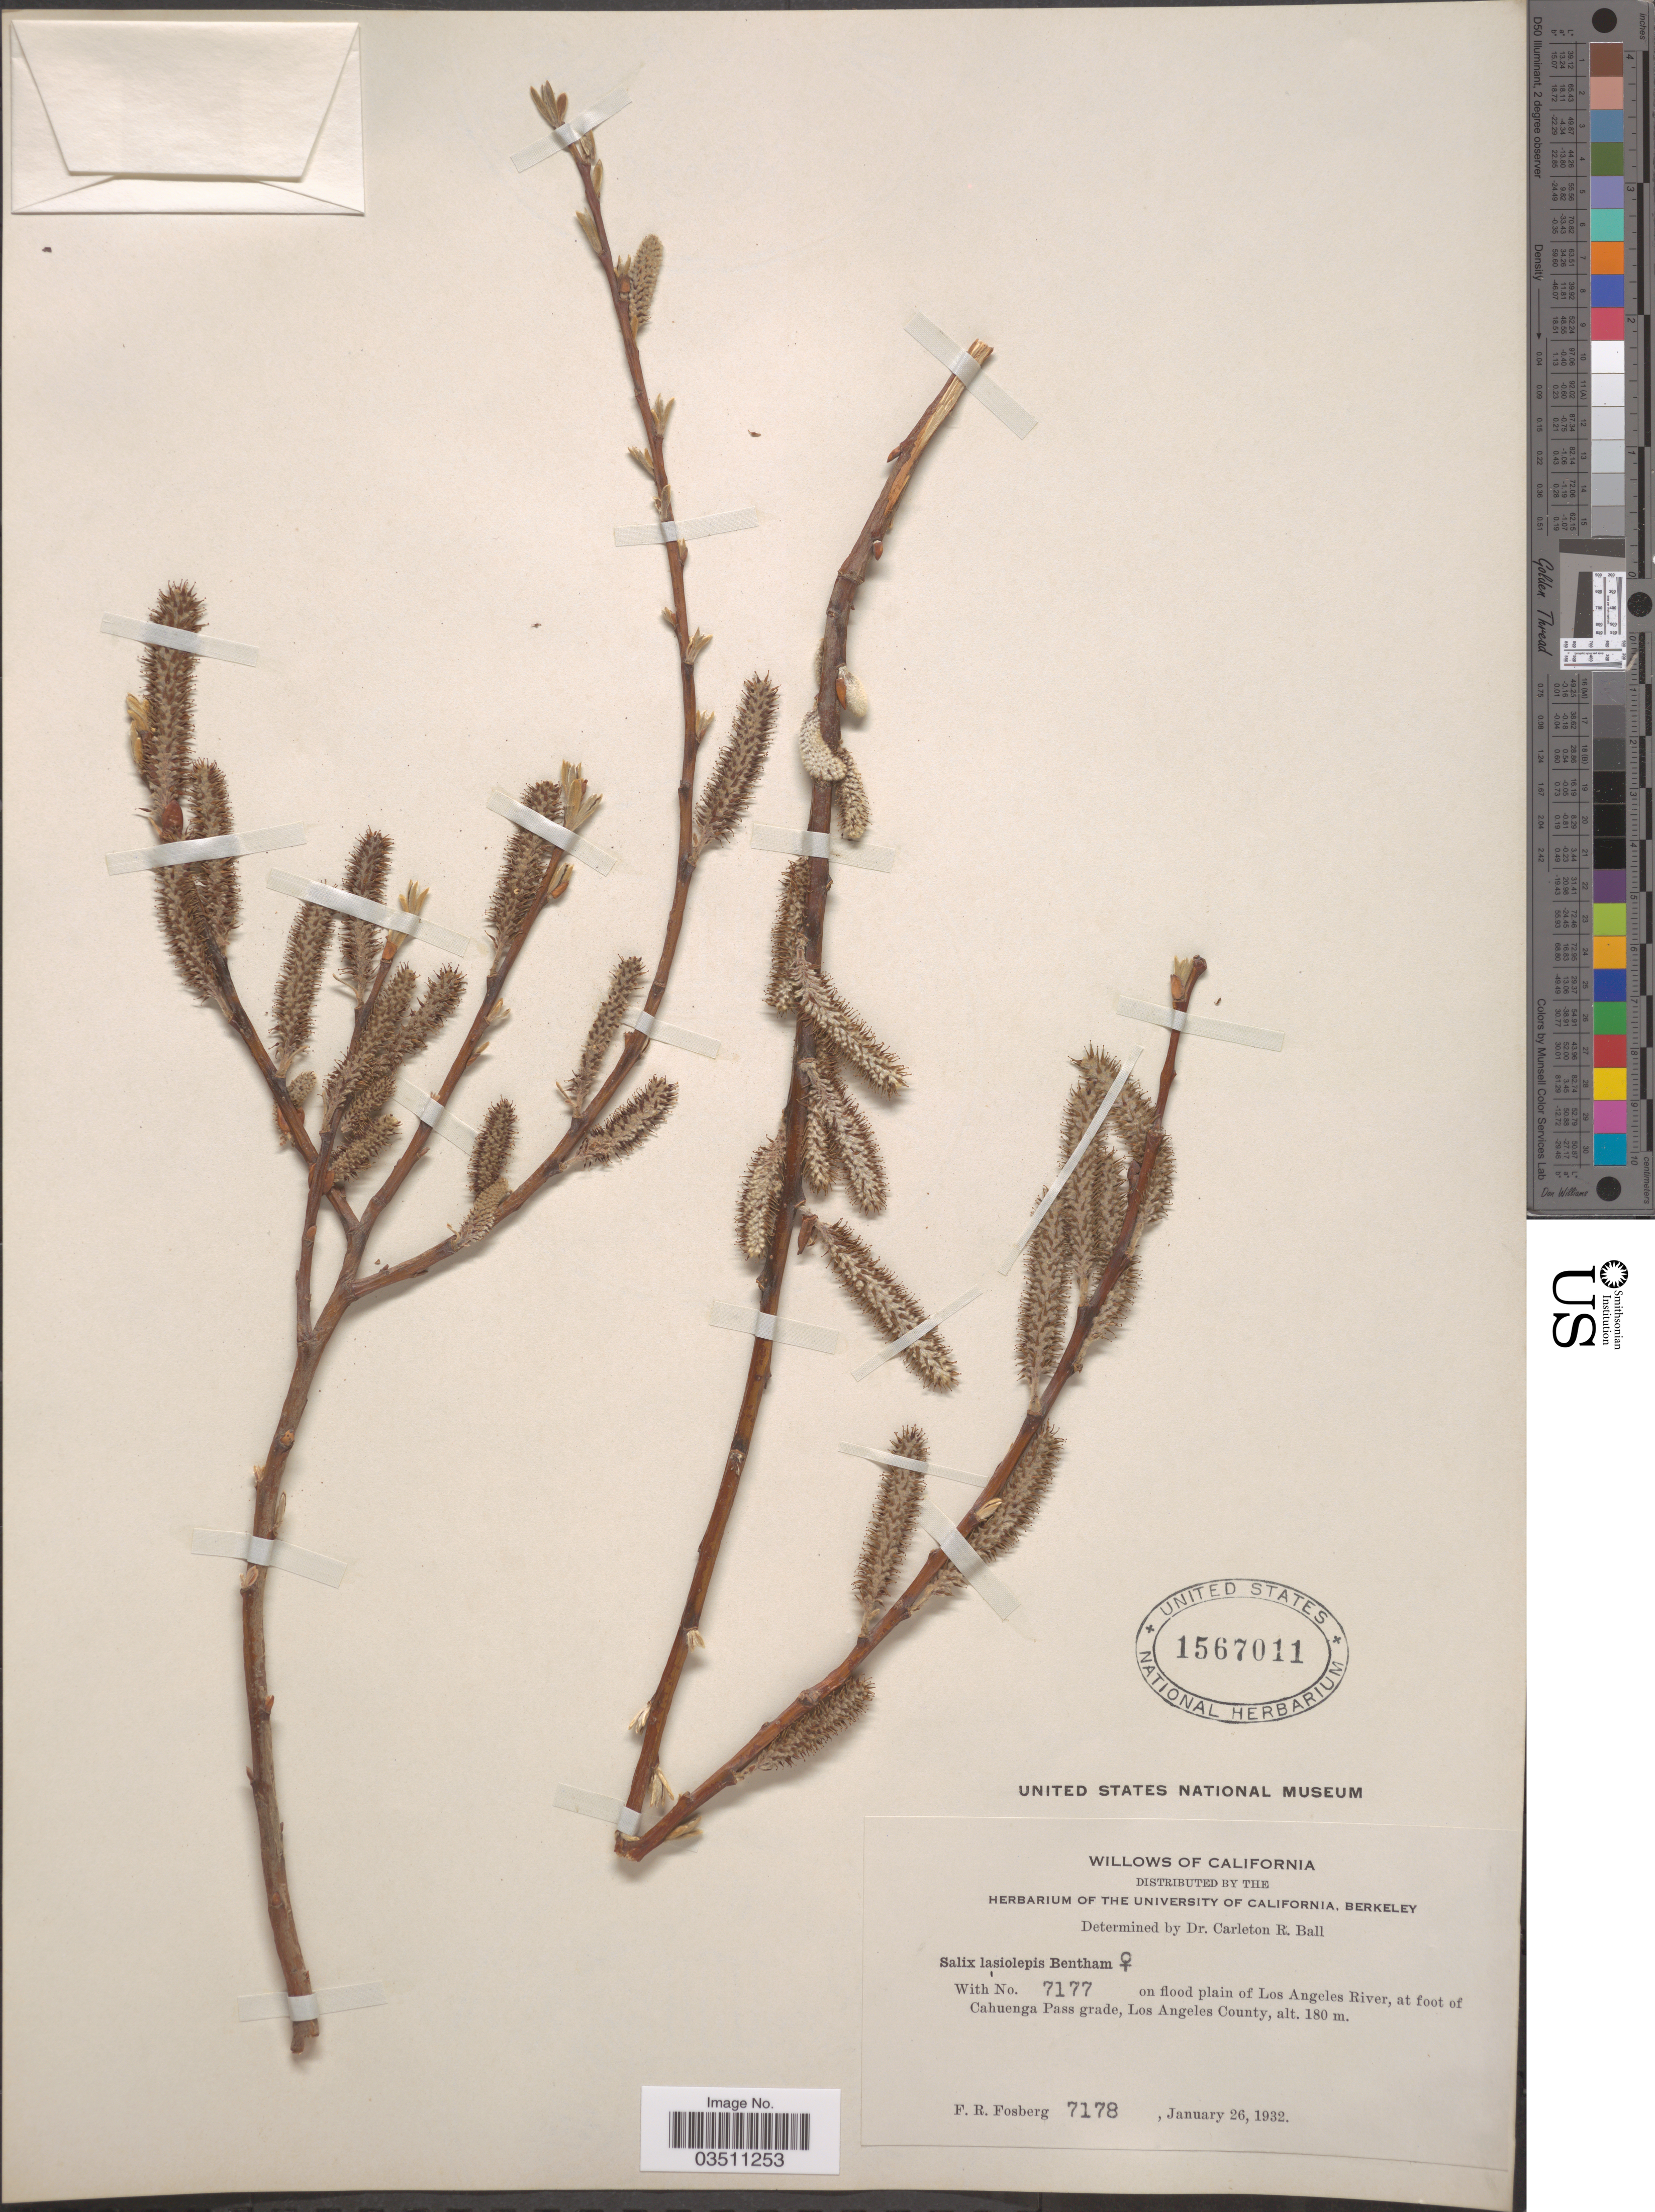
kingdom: Plantae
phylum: Tracheophyta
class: Magnoliopsida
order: Malpighiales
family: Salicaceae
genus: Salix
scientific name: Salix lasiolepis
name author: Benth.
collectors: F. R. Fosberg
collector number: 7178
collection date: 1932-01-26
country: United States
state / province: California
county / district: Los Angeles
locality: On flood plain of Los Angeles River, at foot of Cahuenga Pass grade, Los Angeles County.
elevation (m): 180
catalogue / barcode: US 1567011